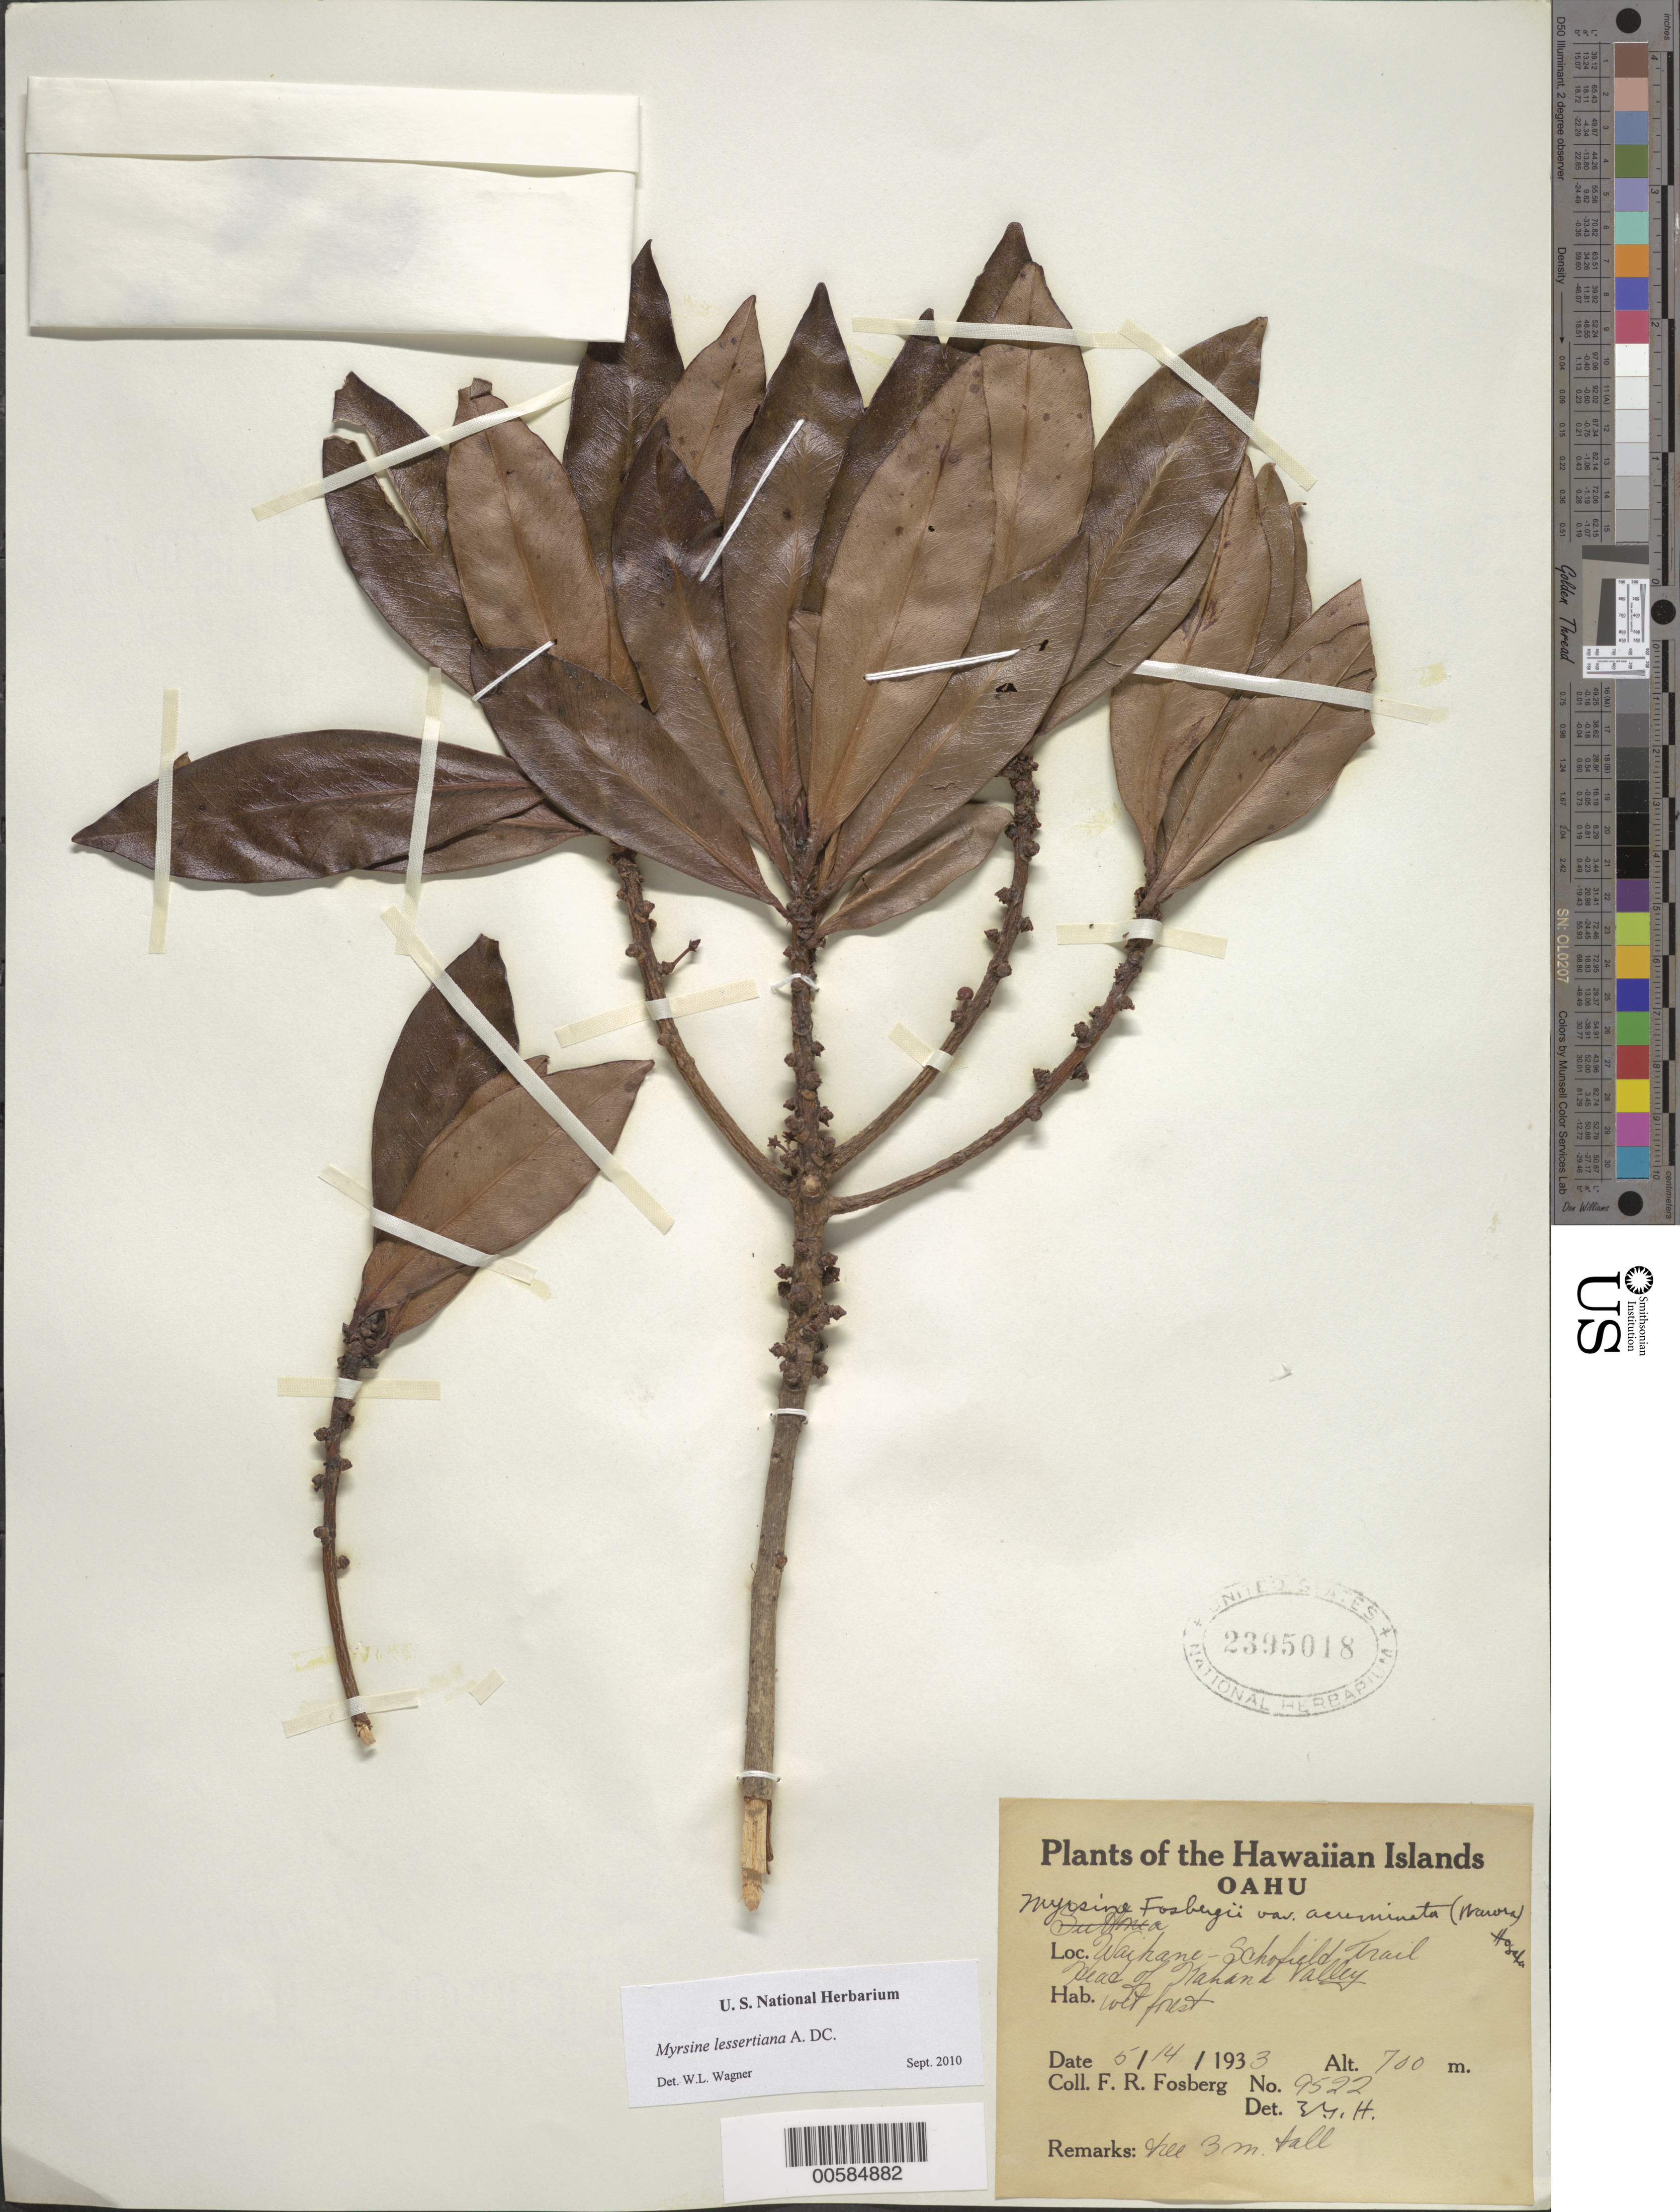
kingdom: Plantae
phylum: Tracheophyta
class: Magnoliopsida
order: Ericales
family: Primulaceae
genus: Myrsine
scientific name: Myrsine lessertiana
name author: A. DC.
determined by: Wagner, W. L., (BOT), Smithsonian Institution - National Museum of Natural History (UNITED STATES)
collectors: F. R. Fosberg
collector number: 9522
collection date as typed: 14 May 1933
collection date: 1933-05-14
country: United States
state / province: Hawaii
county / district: Honolulu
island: Oahu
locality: Waihane-Schofield Trail Head of Kahana Valley.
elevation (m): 700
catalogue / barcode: US 2395018